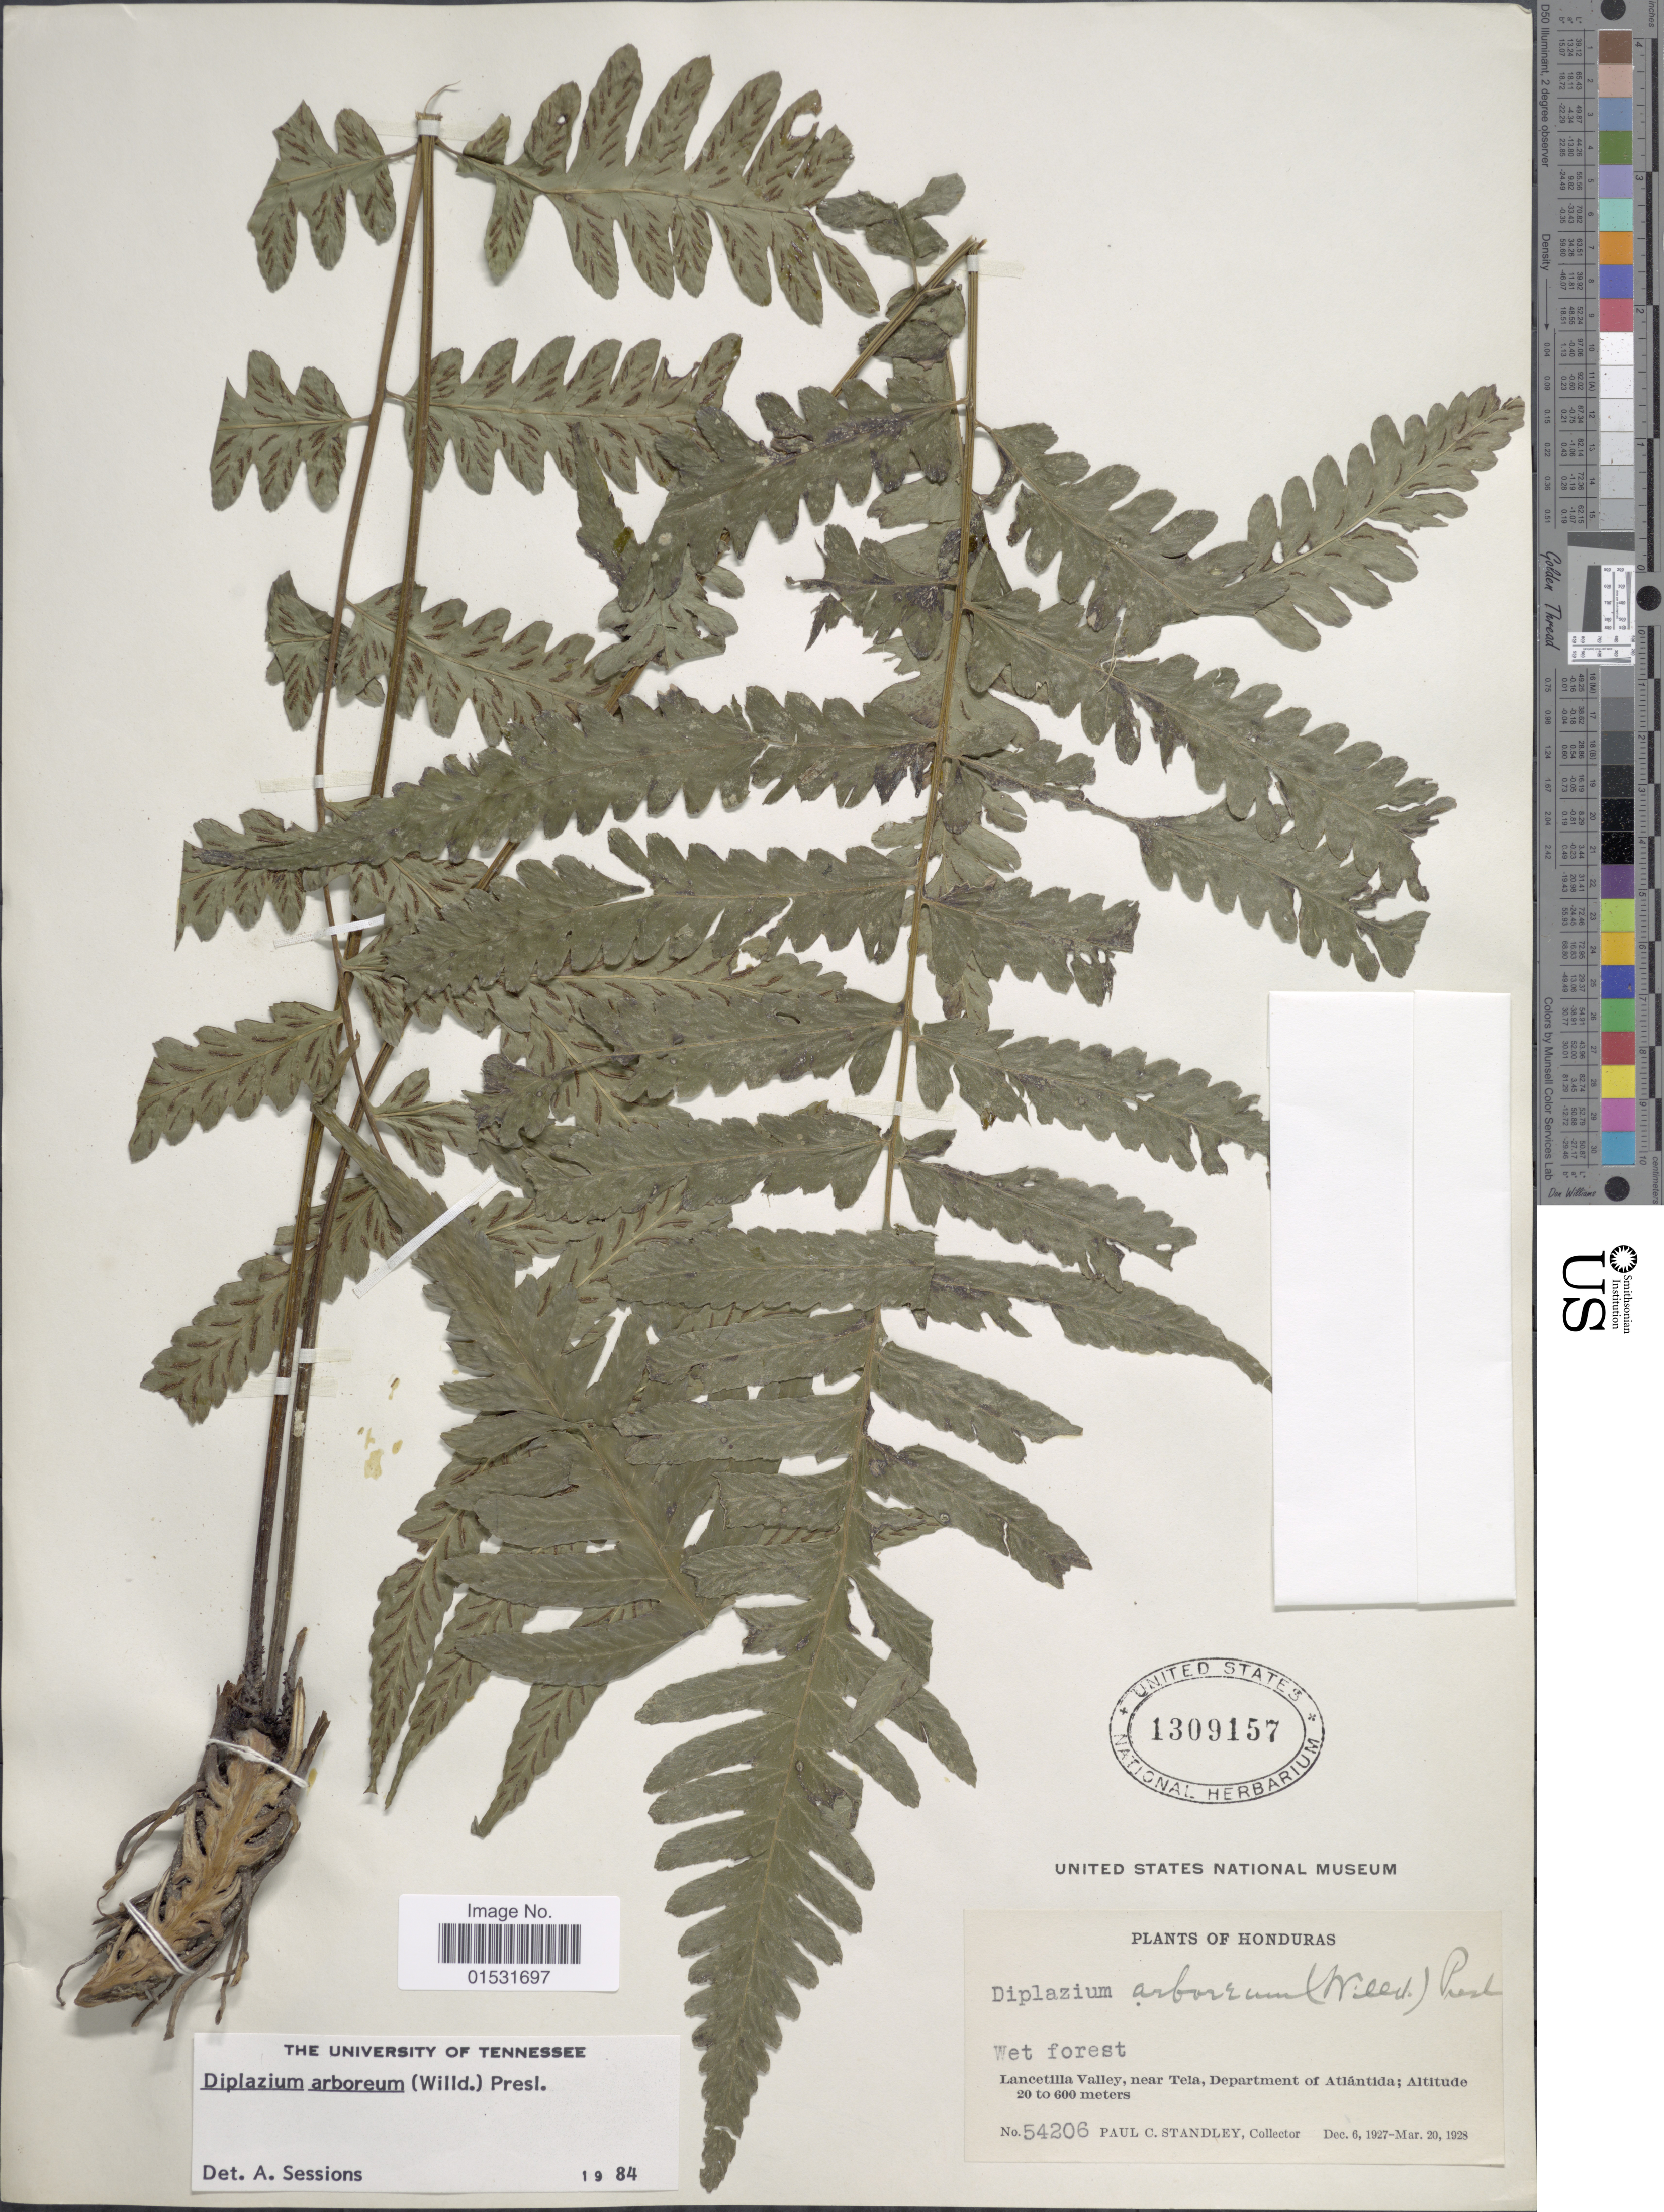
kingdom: Plantae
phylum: Tracheophyta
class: Polypodiopsida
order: Polypodiales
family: Athyriaceae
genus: Diplazium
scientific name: Diplazium cristatum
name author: (Desr.) Alston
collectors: P. C. Standley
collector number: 54206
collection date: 1927-12-06/1928-03-20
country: Honduras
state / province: Atlántida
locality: Lancetilla Valley, near tela, Department of Atlantida.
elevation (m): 20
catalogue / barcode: US 1309157